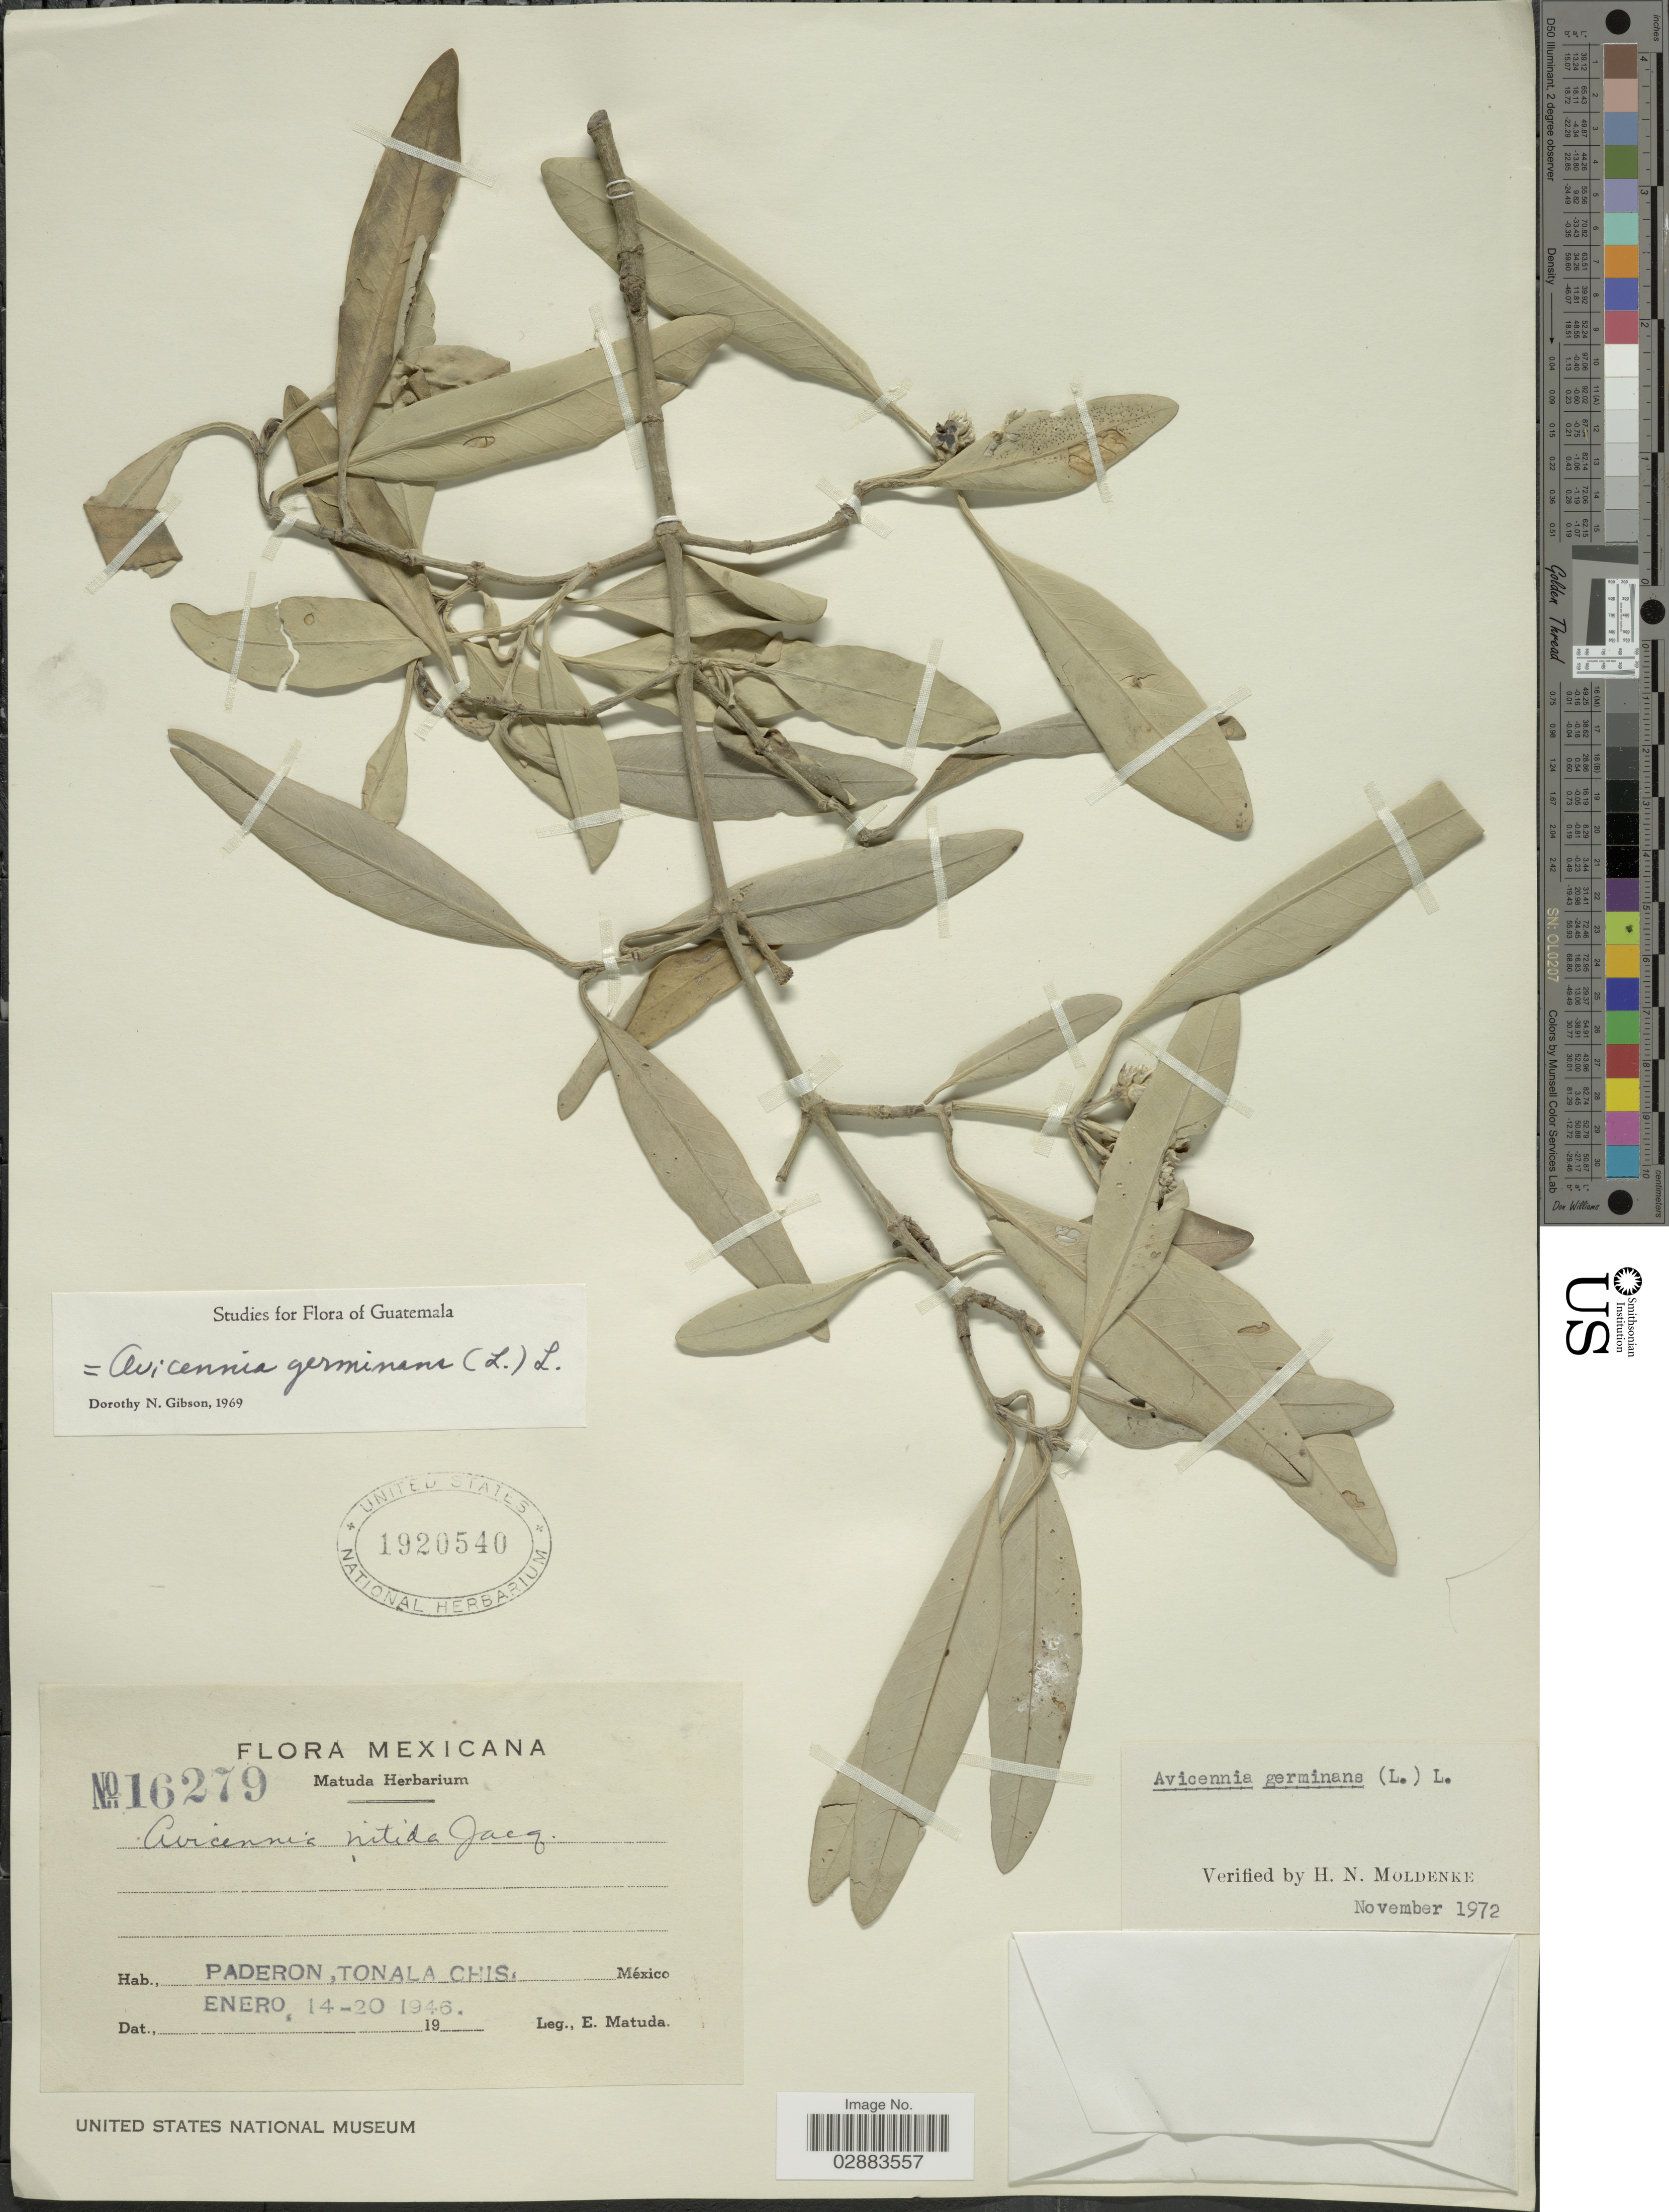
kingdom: Plantae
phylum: Tracheophyta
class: Magnoliopsida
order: Lamiales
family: Acanthaceae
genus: Avicennia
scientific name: Avicennia germinans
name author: (L.) L.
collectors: E. Matuda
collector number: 16279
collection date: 1946-01-14/1946-01-20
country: Mexico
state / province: México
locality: Paderon, Tonala Chis.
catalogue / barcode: US 1920540